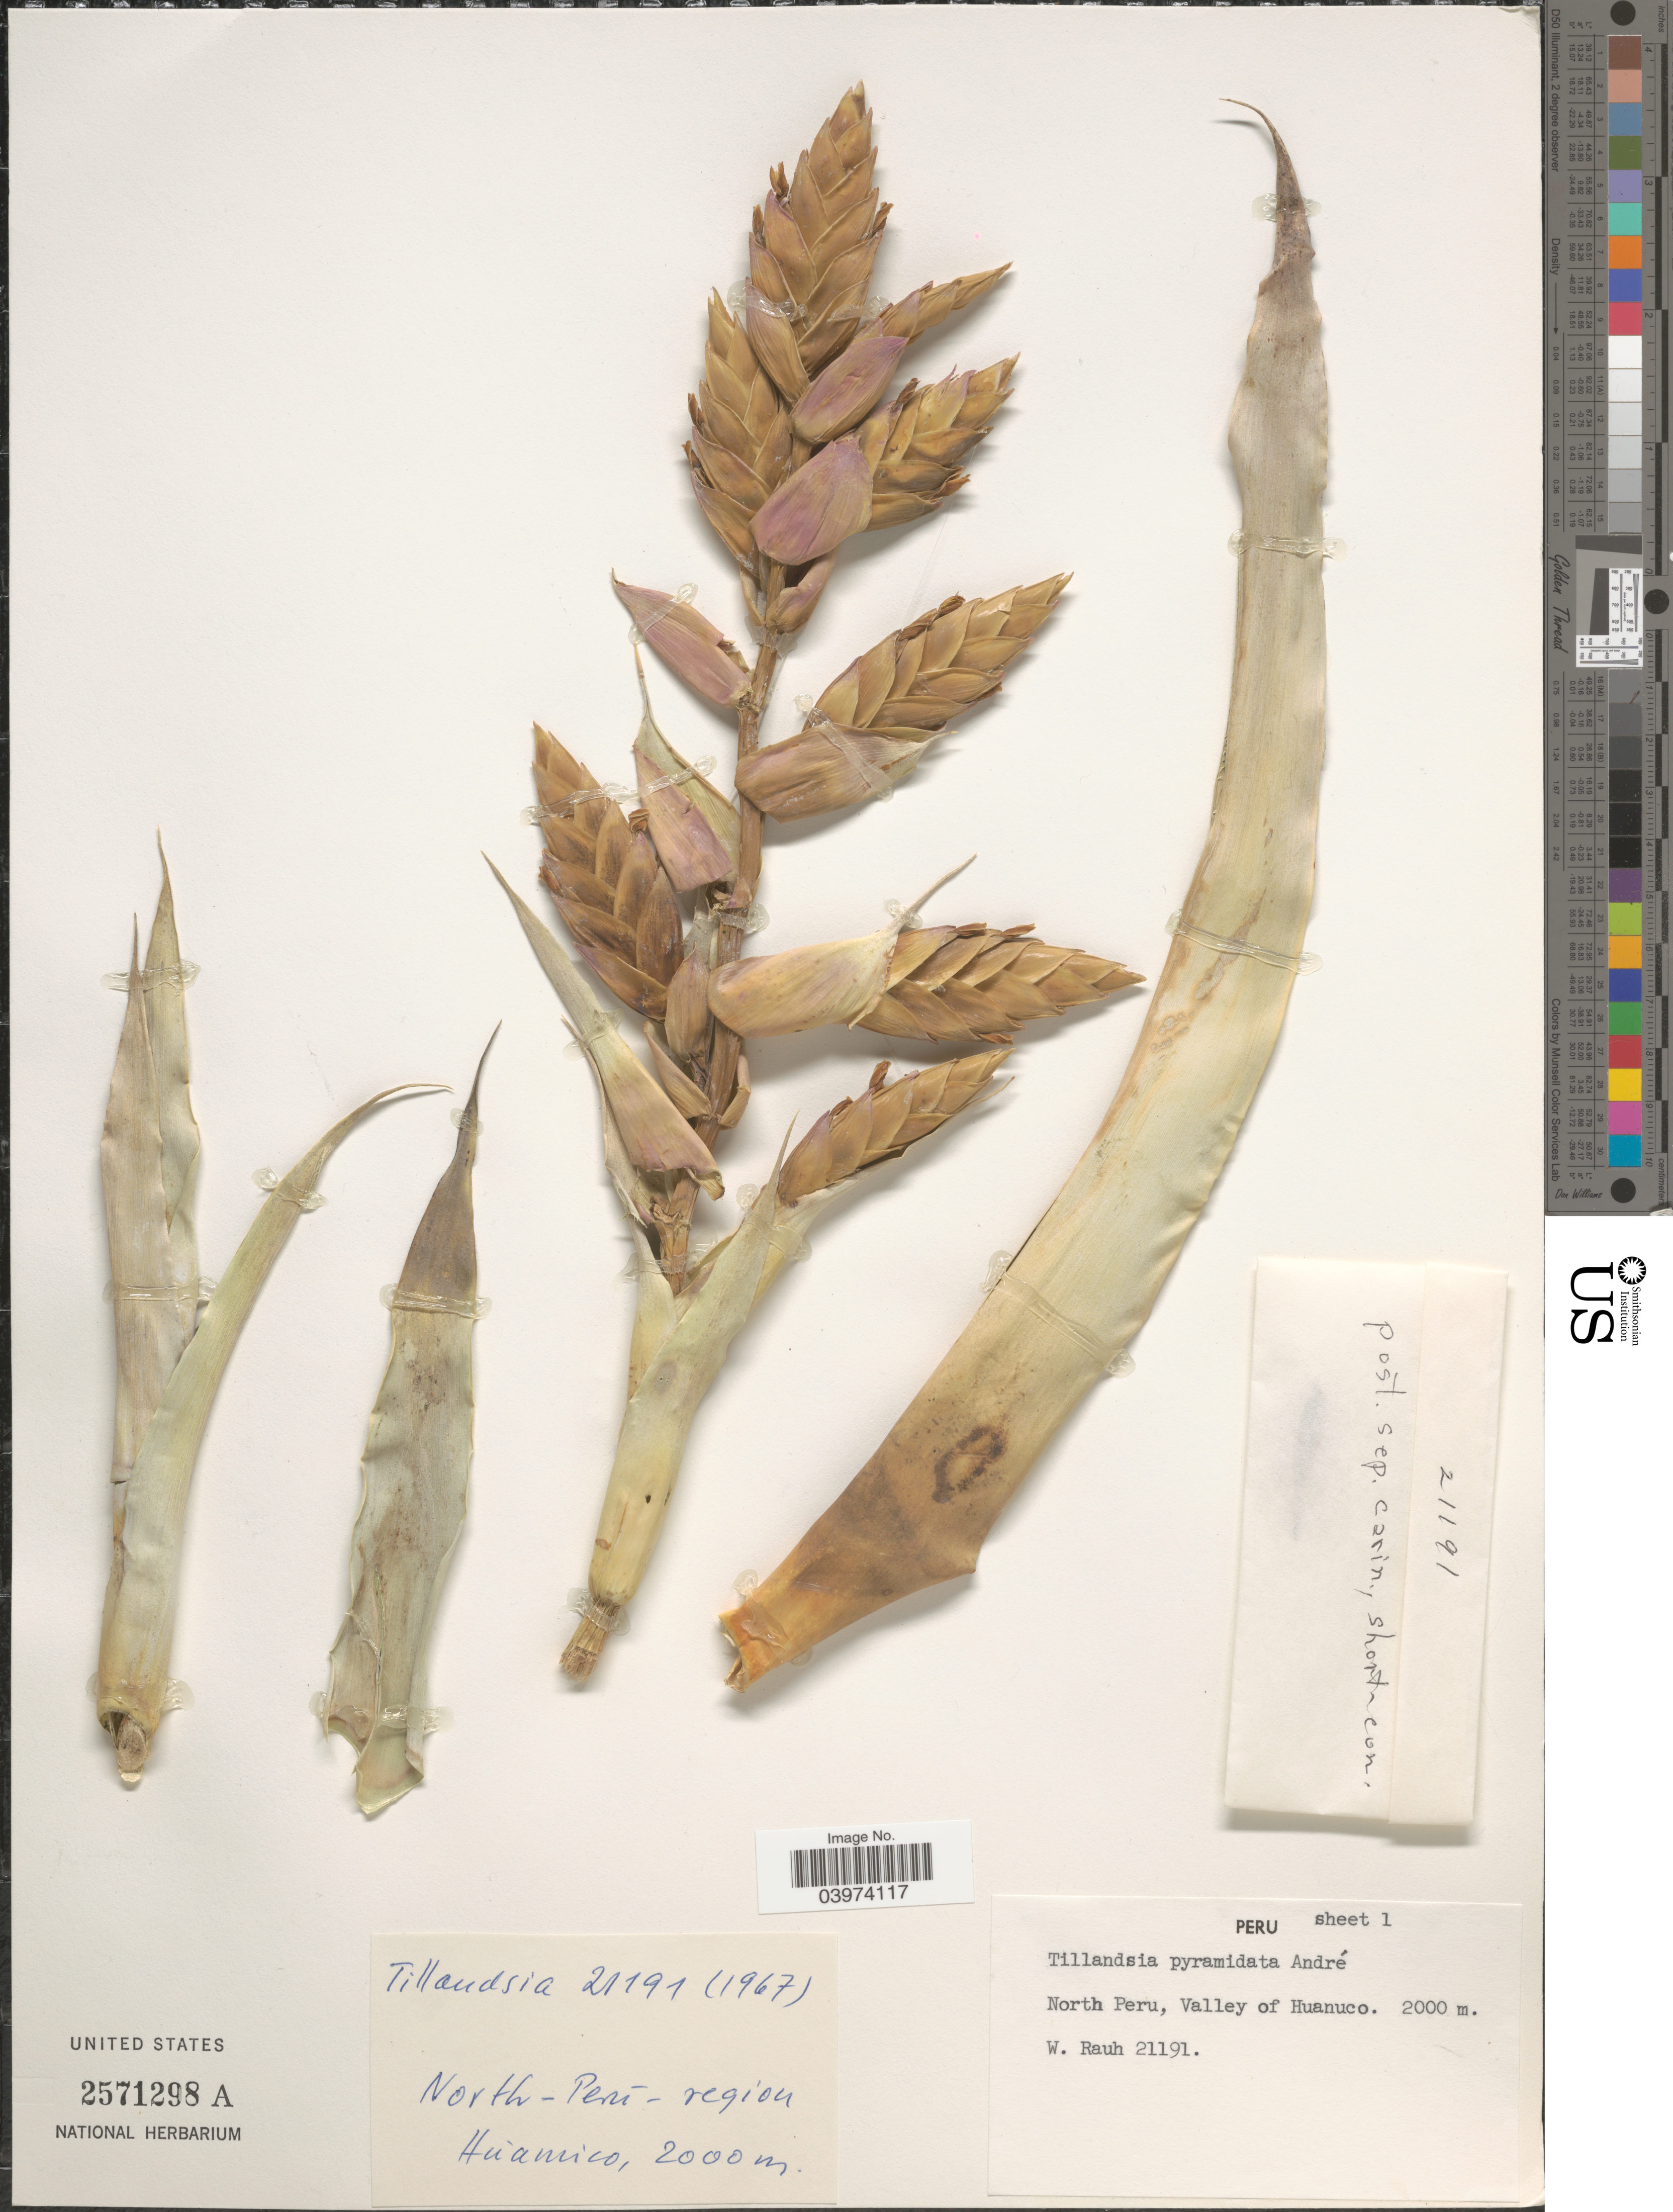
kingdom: Plantae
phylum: Tracheophyta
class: Liliopsida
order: Poales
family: Bromeliaceae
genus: Tillandsia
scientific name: Tillandsia pyramidata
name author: André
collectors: W. Rauh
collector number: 21191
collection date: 1967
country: Peru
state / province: Huánuco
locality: North-Perú- region Huànuco. Valley of Huanuco.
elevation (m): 2000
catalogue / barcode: US 2571298A